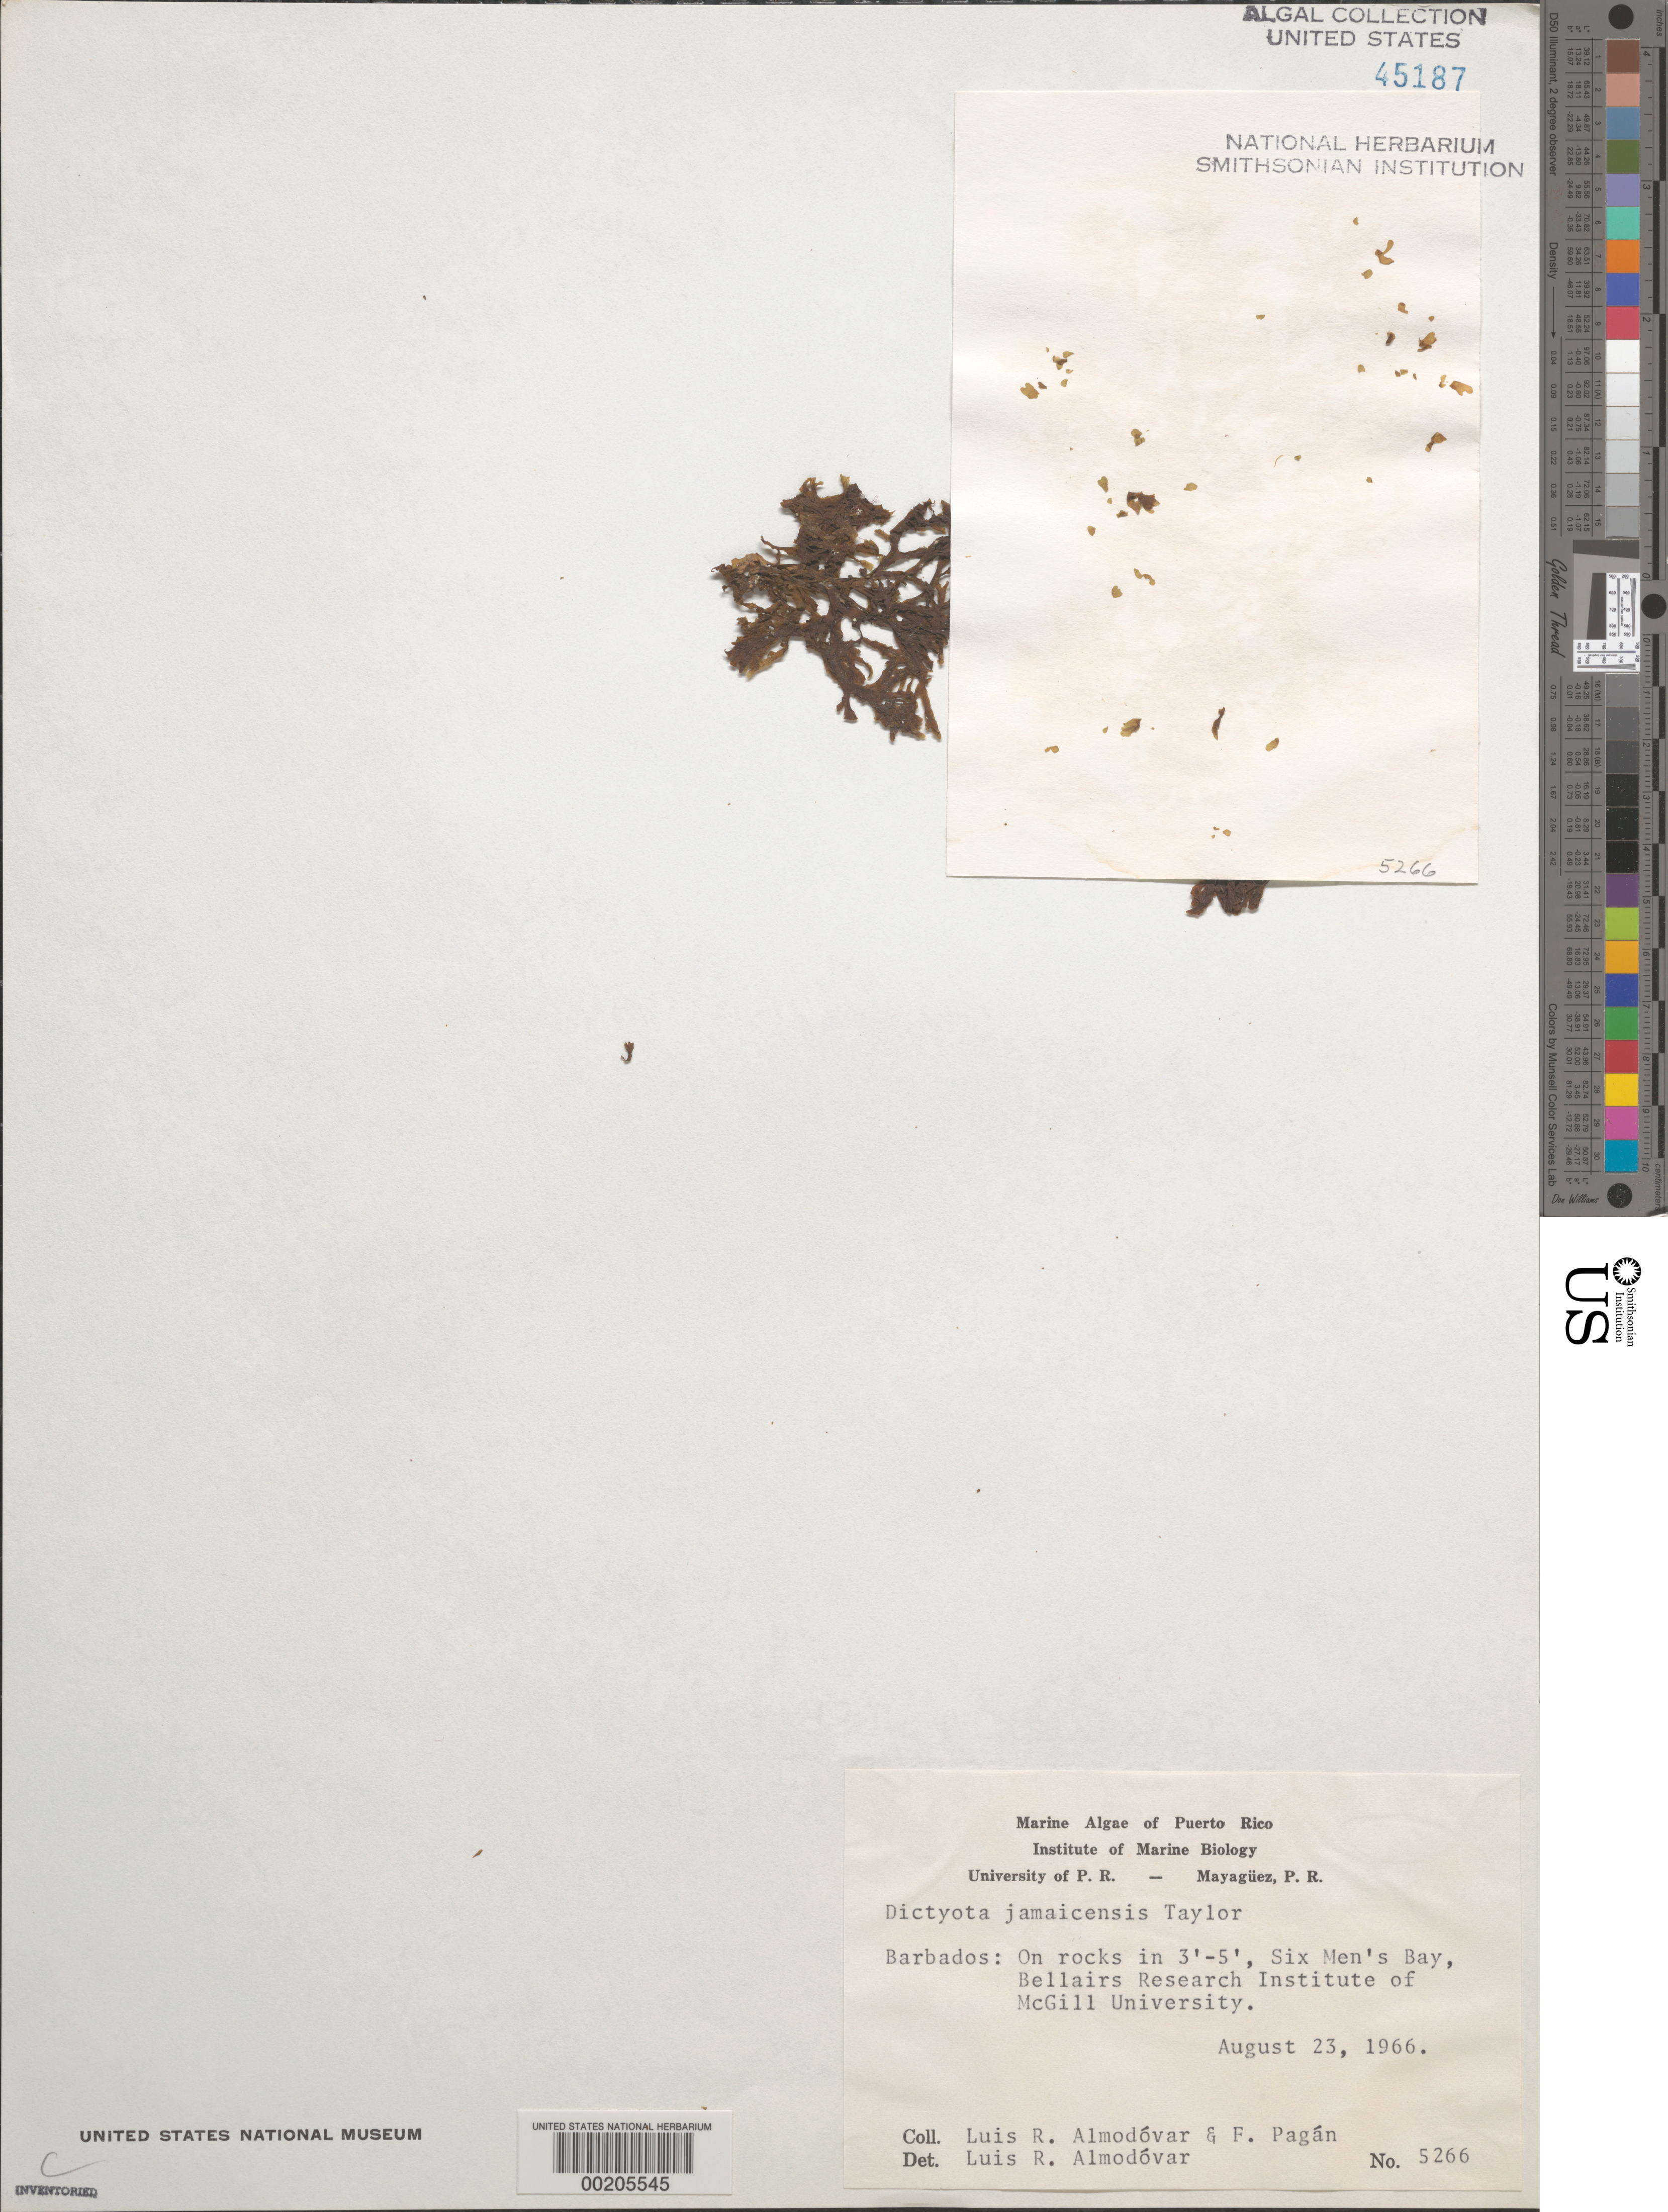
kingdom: Chromista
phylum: Ochrophyta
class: Phaeophyceae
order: Dictyotales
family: Dictyotaceae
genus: Dictyota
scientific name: Dictyota jamaicensis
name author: W.R. Taylor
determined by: Almodovar, L. R.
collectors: L. Almodovar & F. Pagan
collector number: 5266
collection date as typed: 23 Aug 1966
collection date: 1966-08-23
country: Barbados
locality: Six Men's Bay, Bellairs Research Institute of McGill University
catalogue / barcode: US 45187